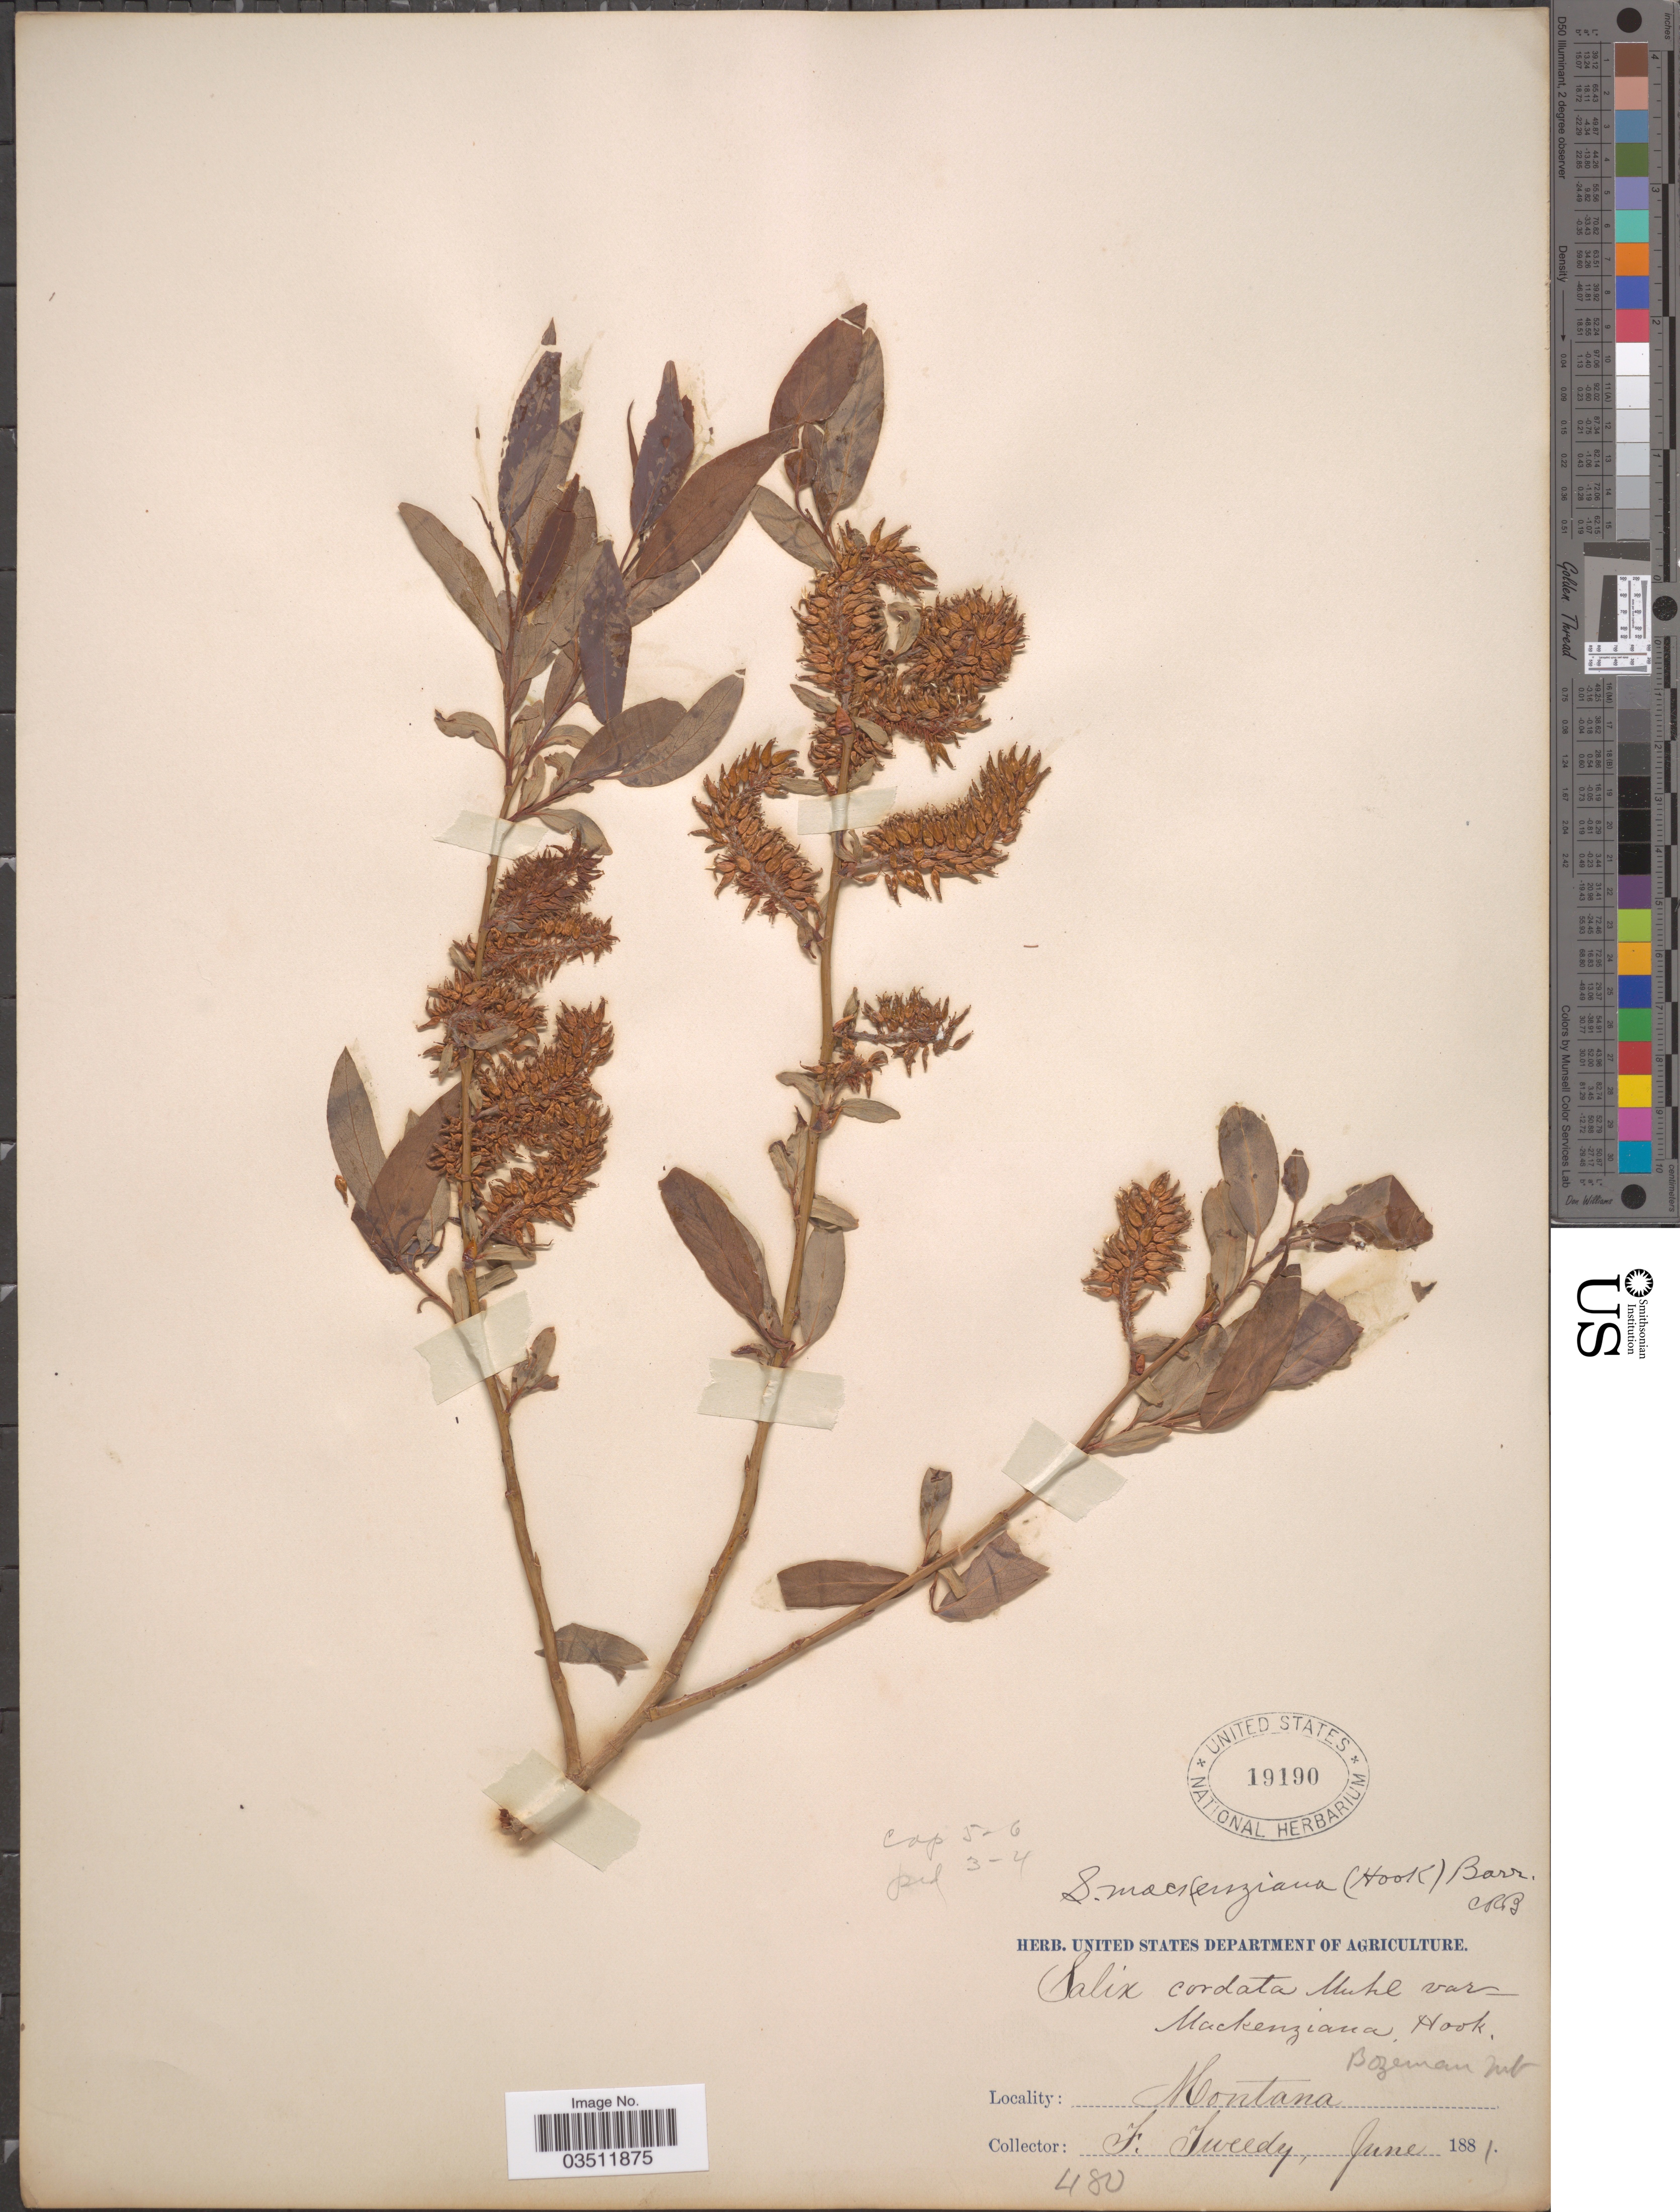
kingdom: Plantae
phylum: Tracheophyta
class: Magnoliopsida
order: Malpighiales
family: Salicaceae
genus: Salix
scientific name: Salix mackenziana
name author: (Hook.) Barratt ex Hook.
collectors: F. Tweedy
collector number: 480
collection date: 1881-06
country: United States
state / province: Montana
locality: Bozeman Mt.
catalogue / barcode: US 19190